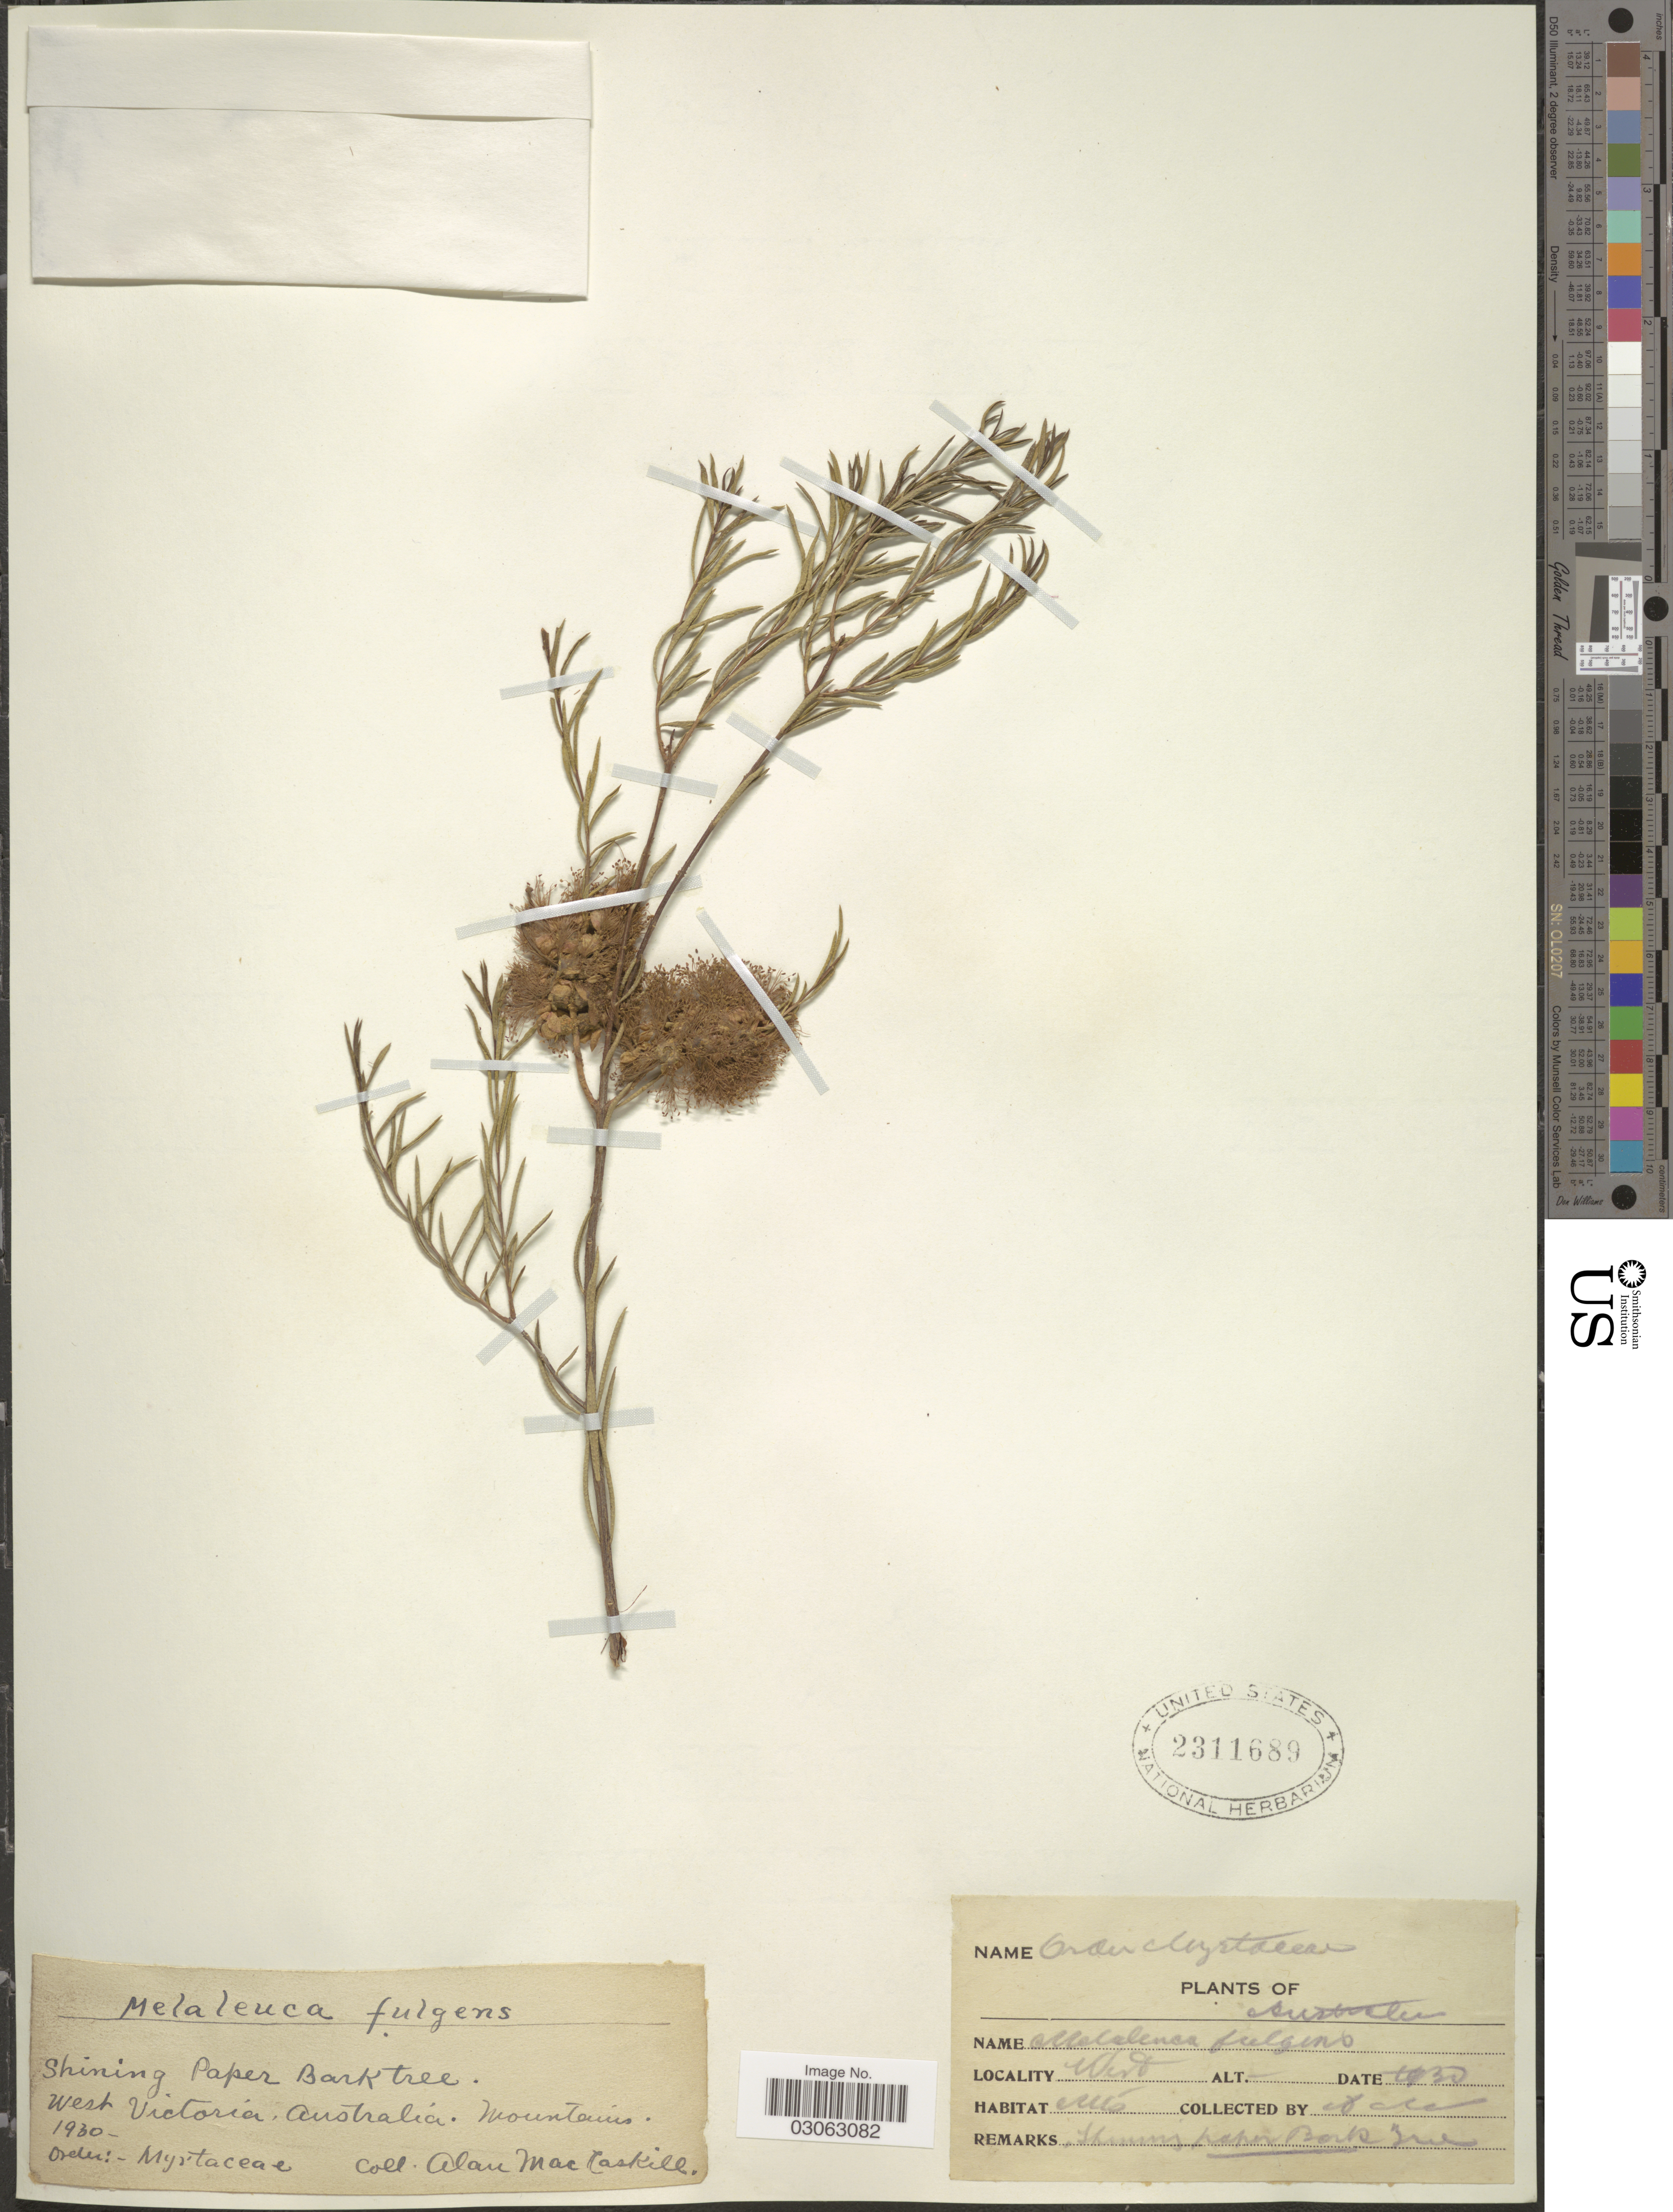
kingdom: Plantae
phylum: Tracheophyta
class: Magnoliopsida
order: Myrtales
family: Myrtaceae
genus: Melaleuca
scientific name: Melaleuca fulgens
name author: R. Br.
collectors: A. MacCaskill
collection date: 1930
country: Australia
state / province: Victoria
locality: West Victoria. Mountains.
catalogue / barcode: US 2311689